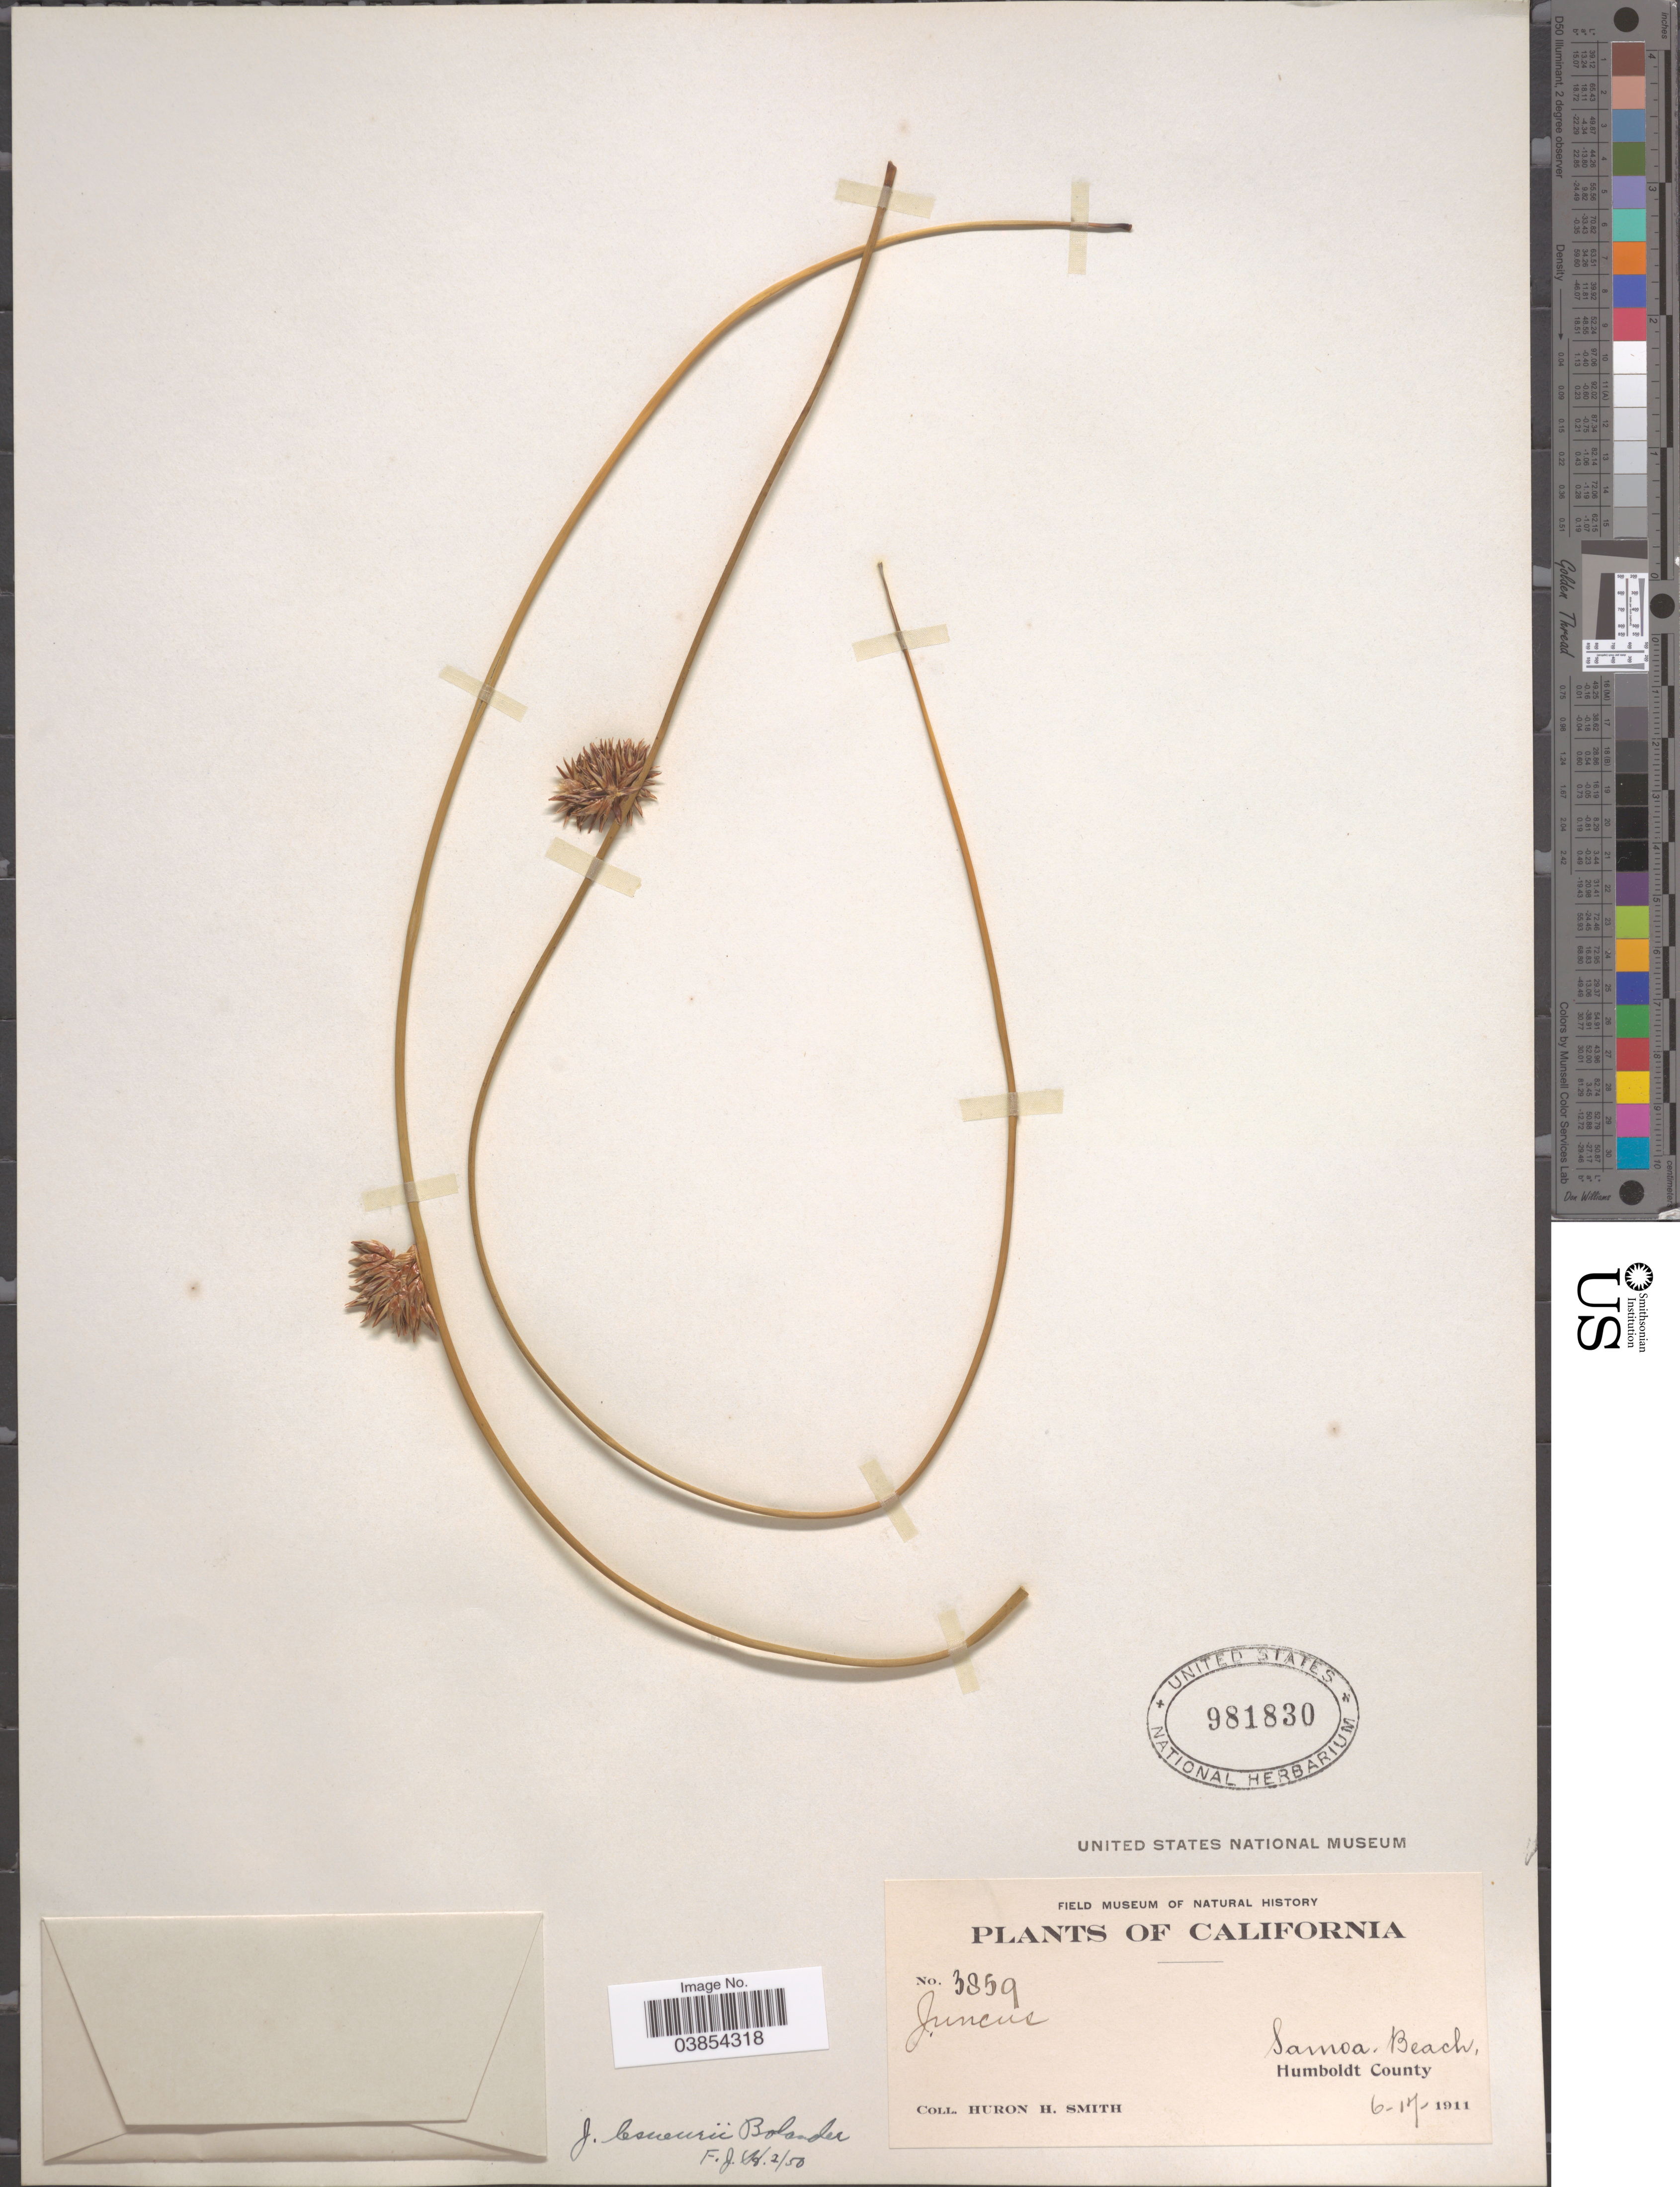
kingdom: Plantae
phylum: Tracheophyta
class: Liliopsida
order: Poales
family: Juncaceae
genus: Juncus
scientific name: Juncus lesueurii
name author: Bol.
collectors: Huron H. Smith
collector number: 3859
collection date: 1911-06-17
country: United States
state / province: California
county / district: Humboldt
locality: Samoa Beach. Humboldt County.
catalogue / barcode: US 981830